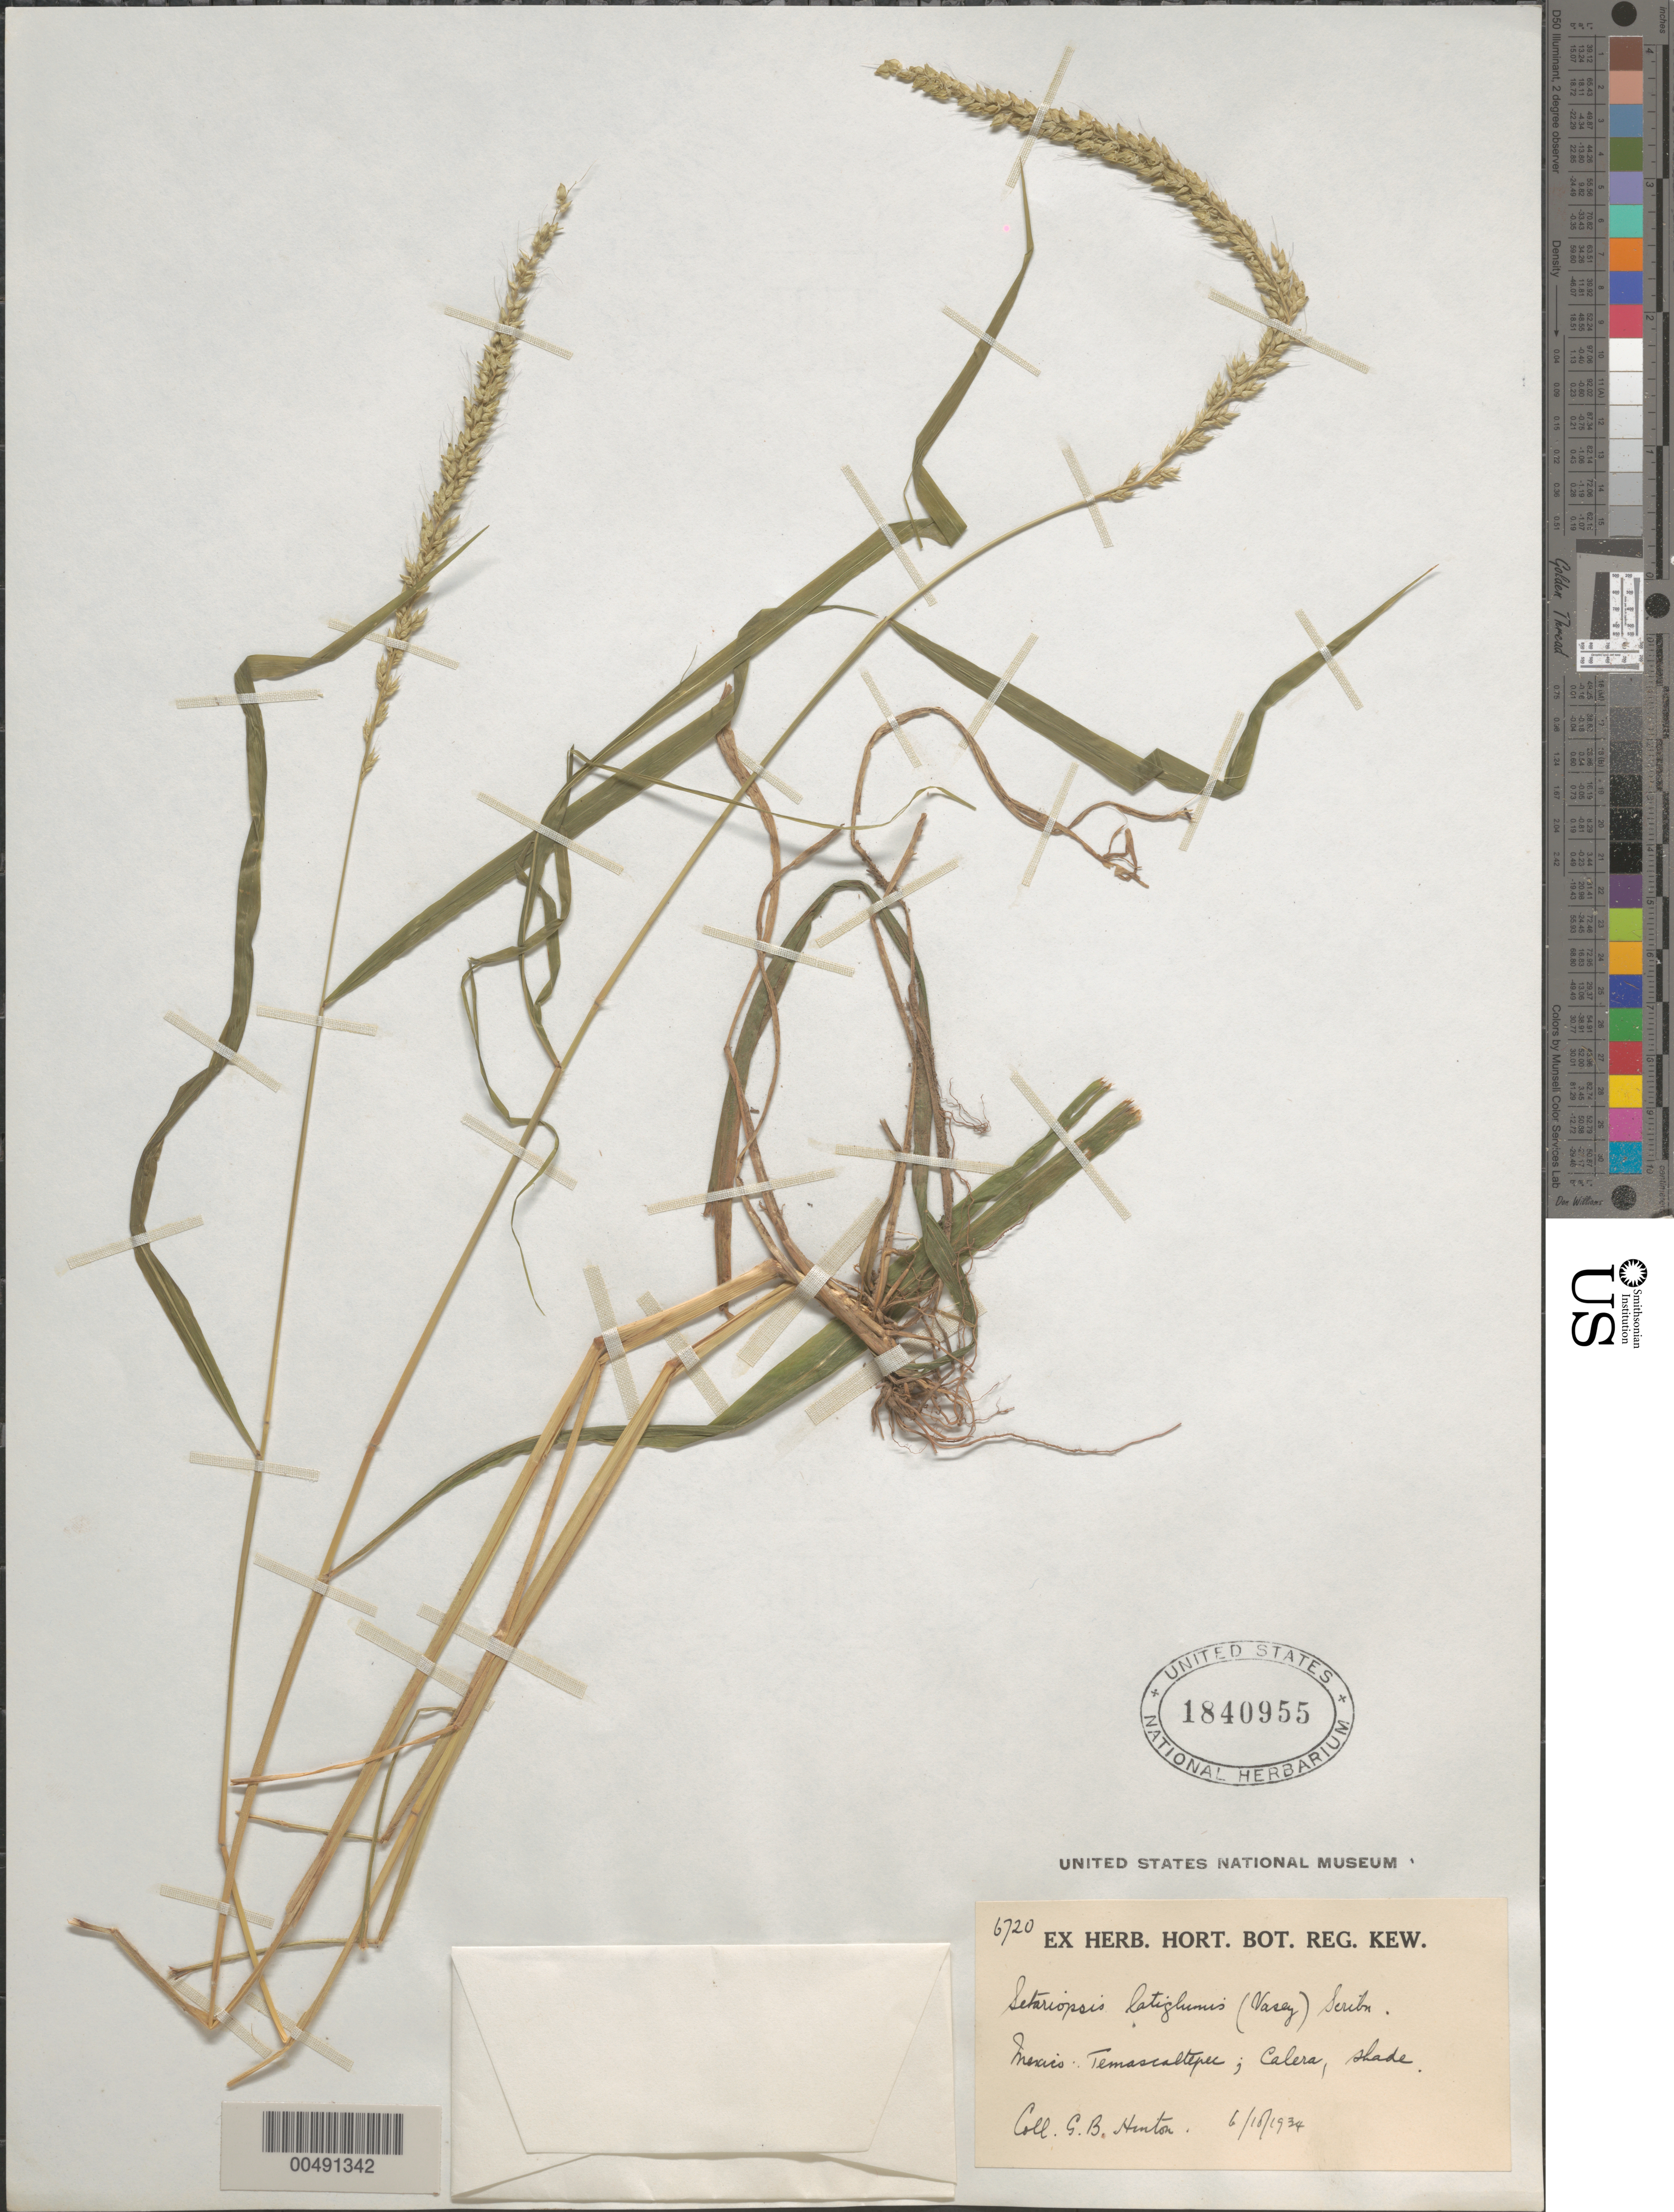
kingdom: Plantae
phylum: Tracheophyta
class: Liliopsida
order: Poales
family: Poaceae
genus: Setariopsis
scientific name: Setariopsis latiglumis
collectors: G. B. Hinton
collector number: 6720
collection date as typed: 6 Oct 1934 or 10 Jun 1934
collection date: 1934-06-10 or 1934-10-06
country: Mexico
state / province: México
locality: Temascaltepec, Calera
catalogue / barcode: US 1840955